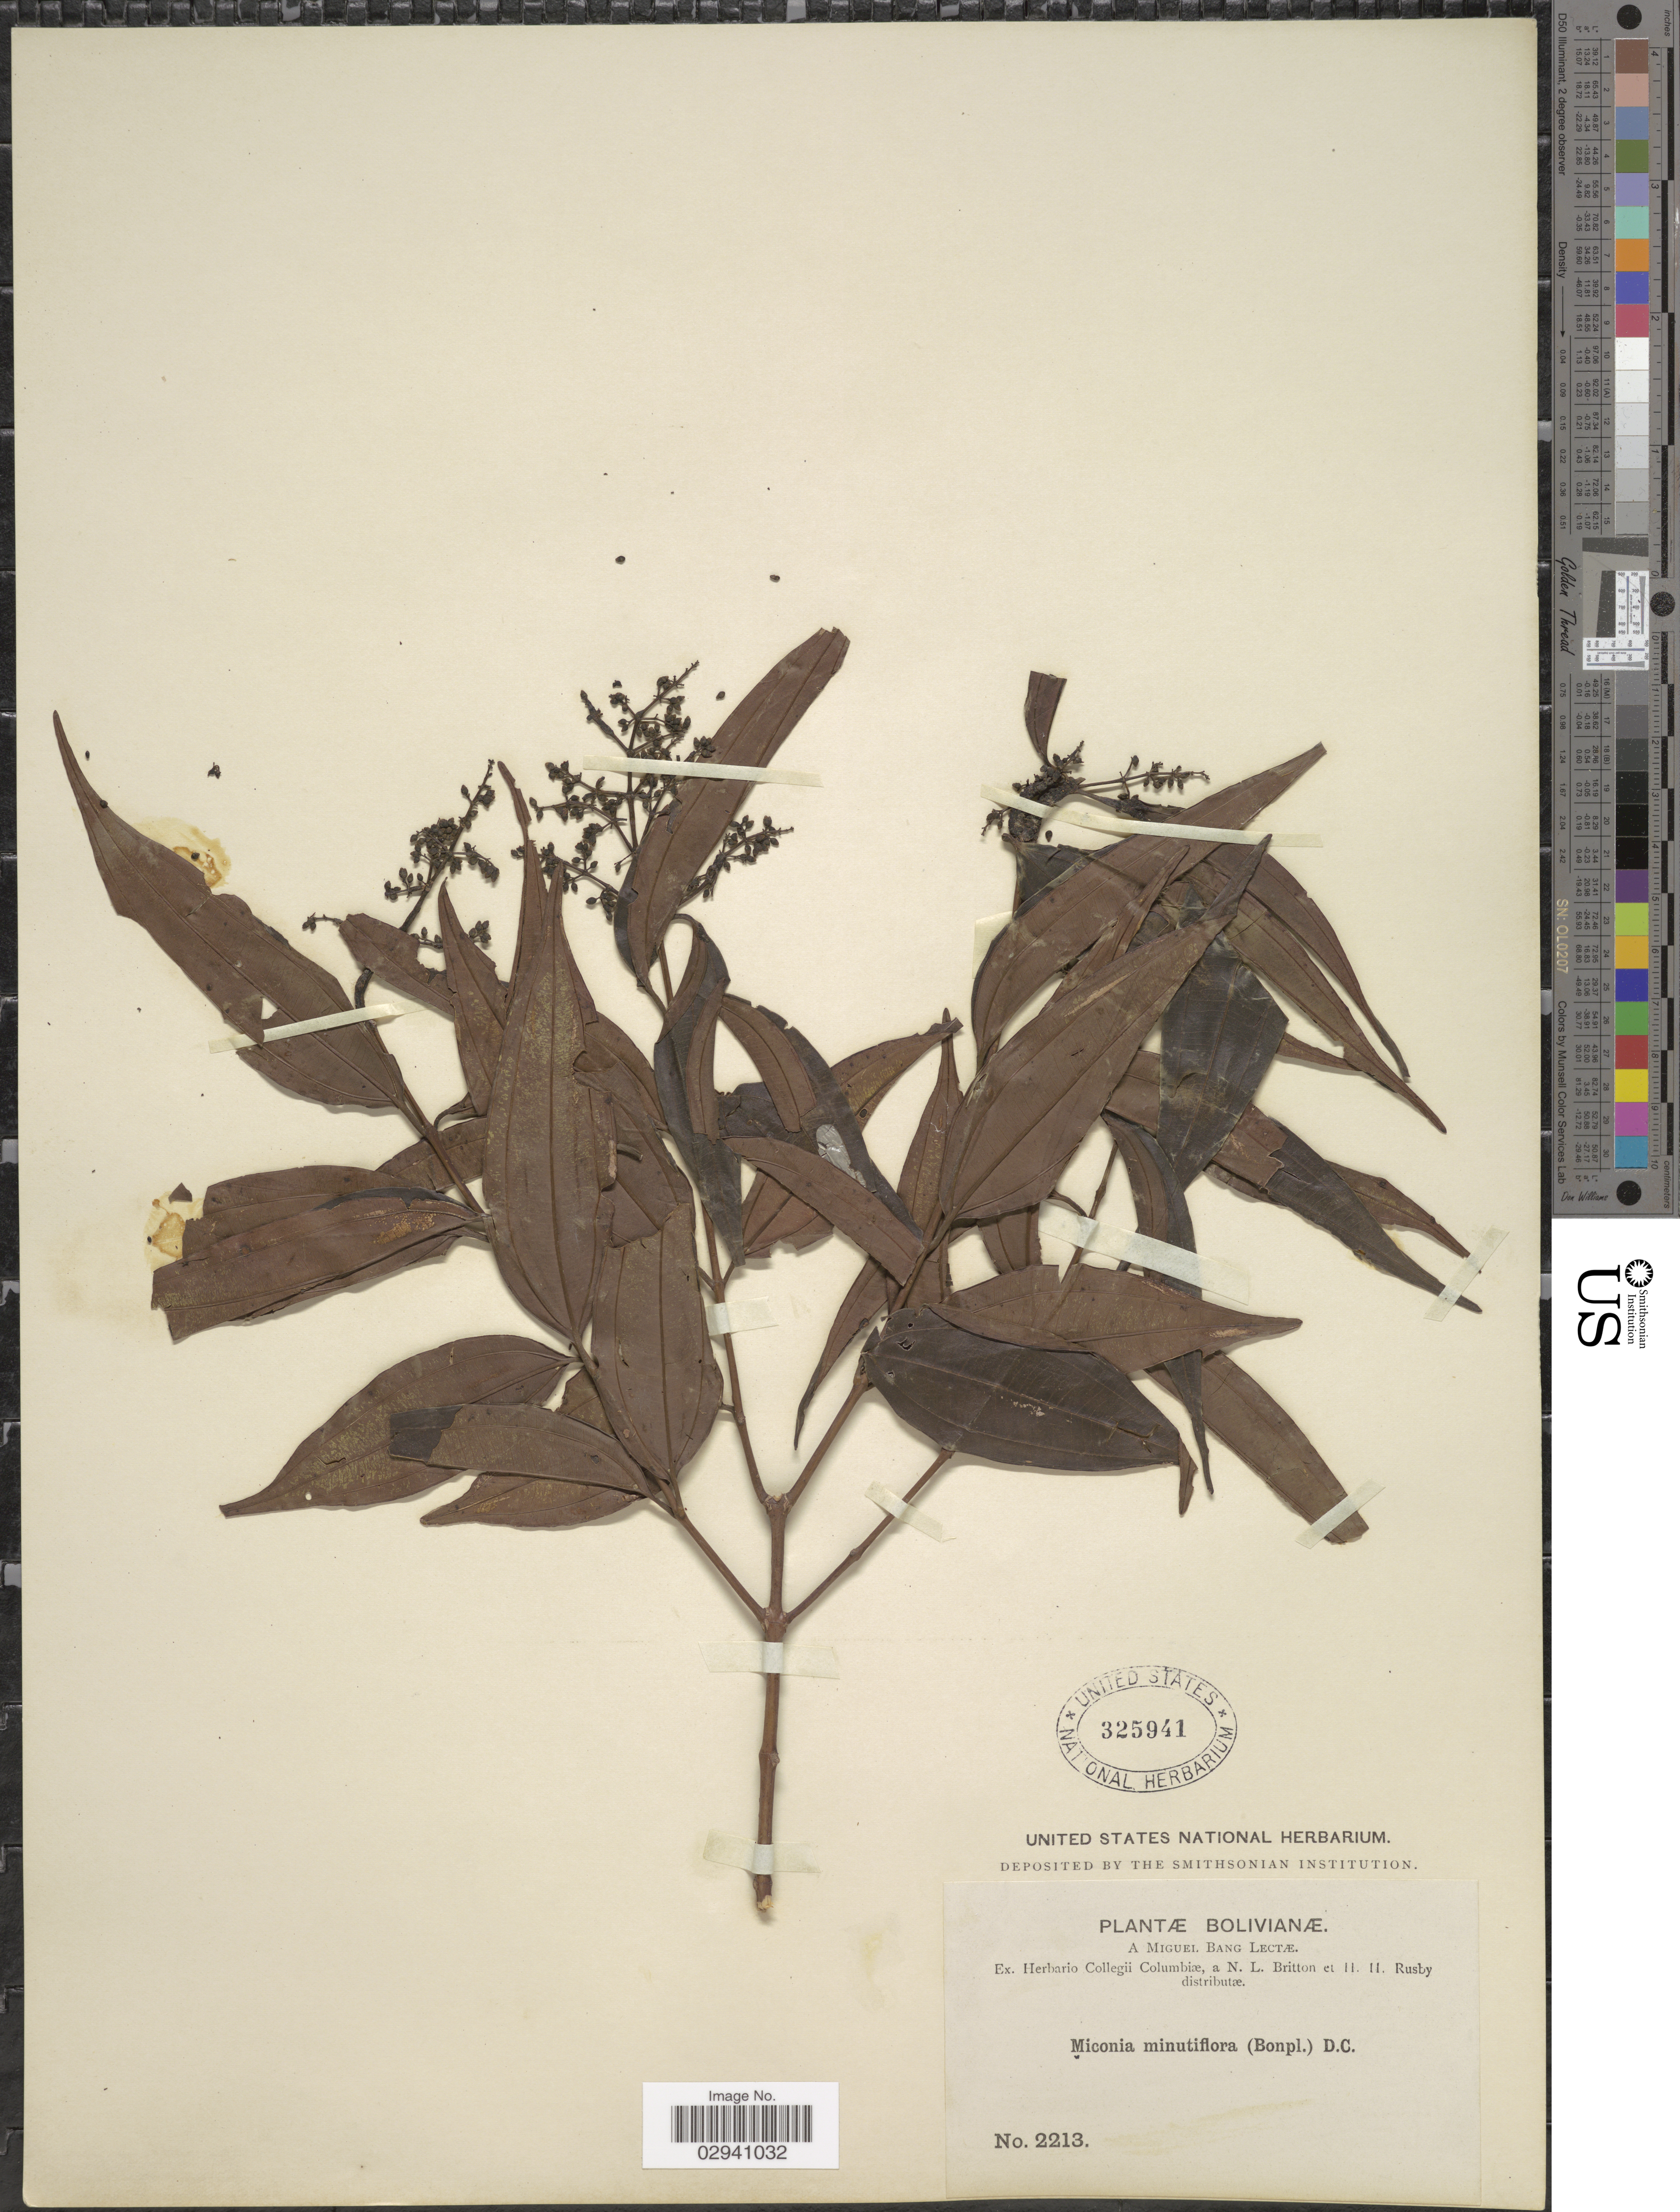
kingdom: Plantae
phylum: Tracheophyta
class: Magnoliopsida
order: Myrtales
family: Melastomataceae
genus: Miconia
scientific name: Miconia minutiflora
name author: (Bonpl.) DC.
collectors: M. Bang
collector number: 2213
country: Bolivia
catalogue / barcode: US 325941